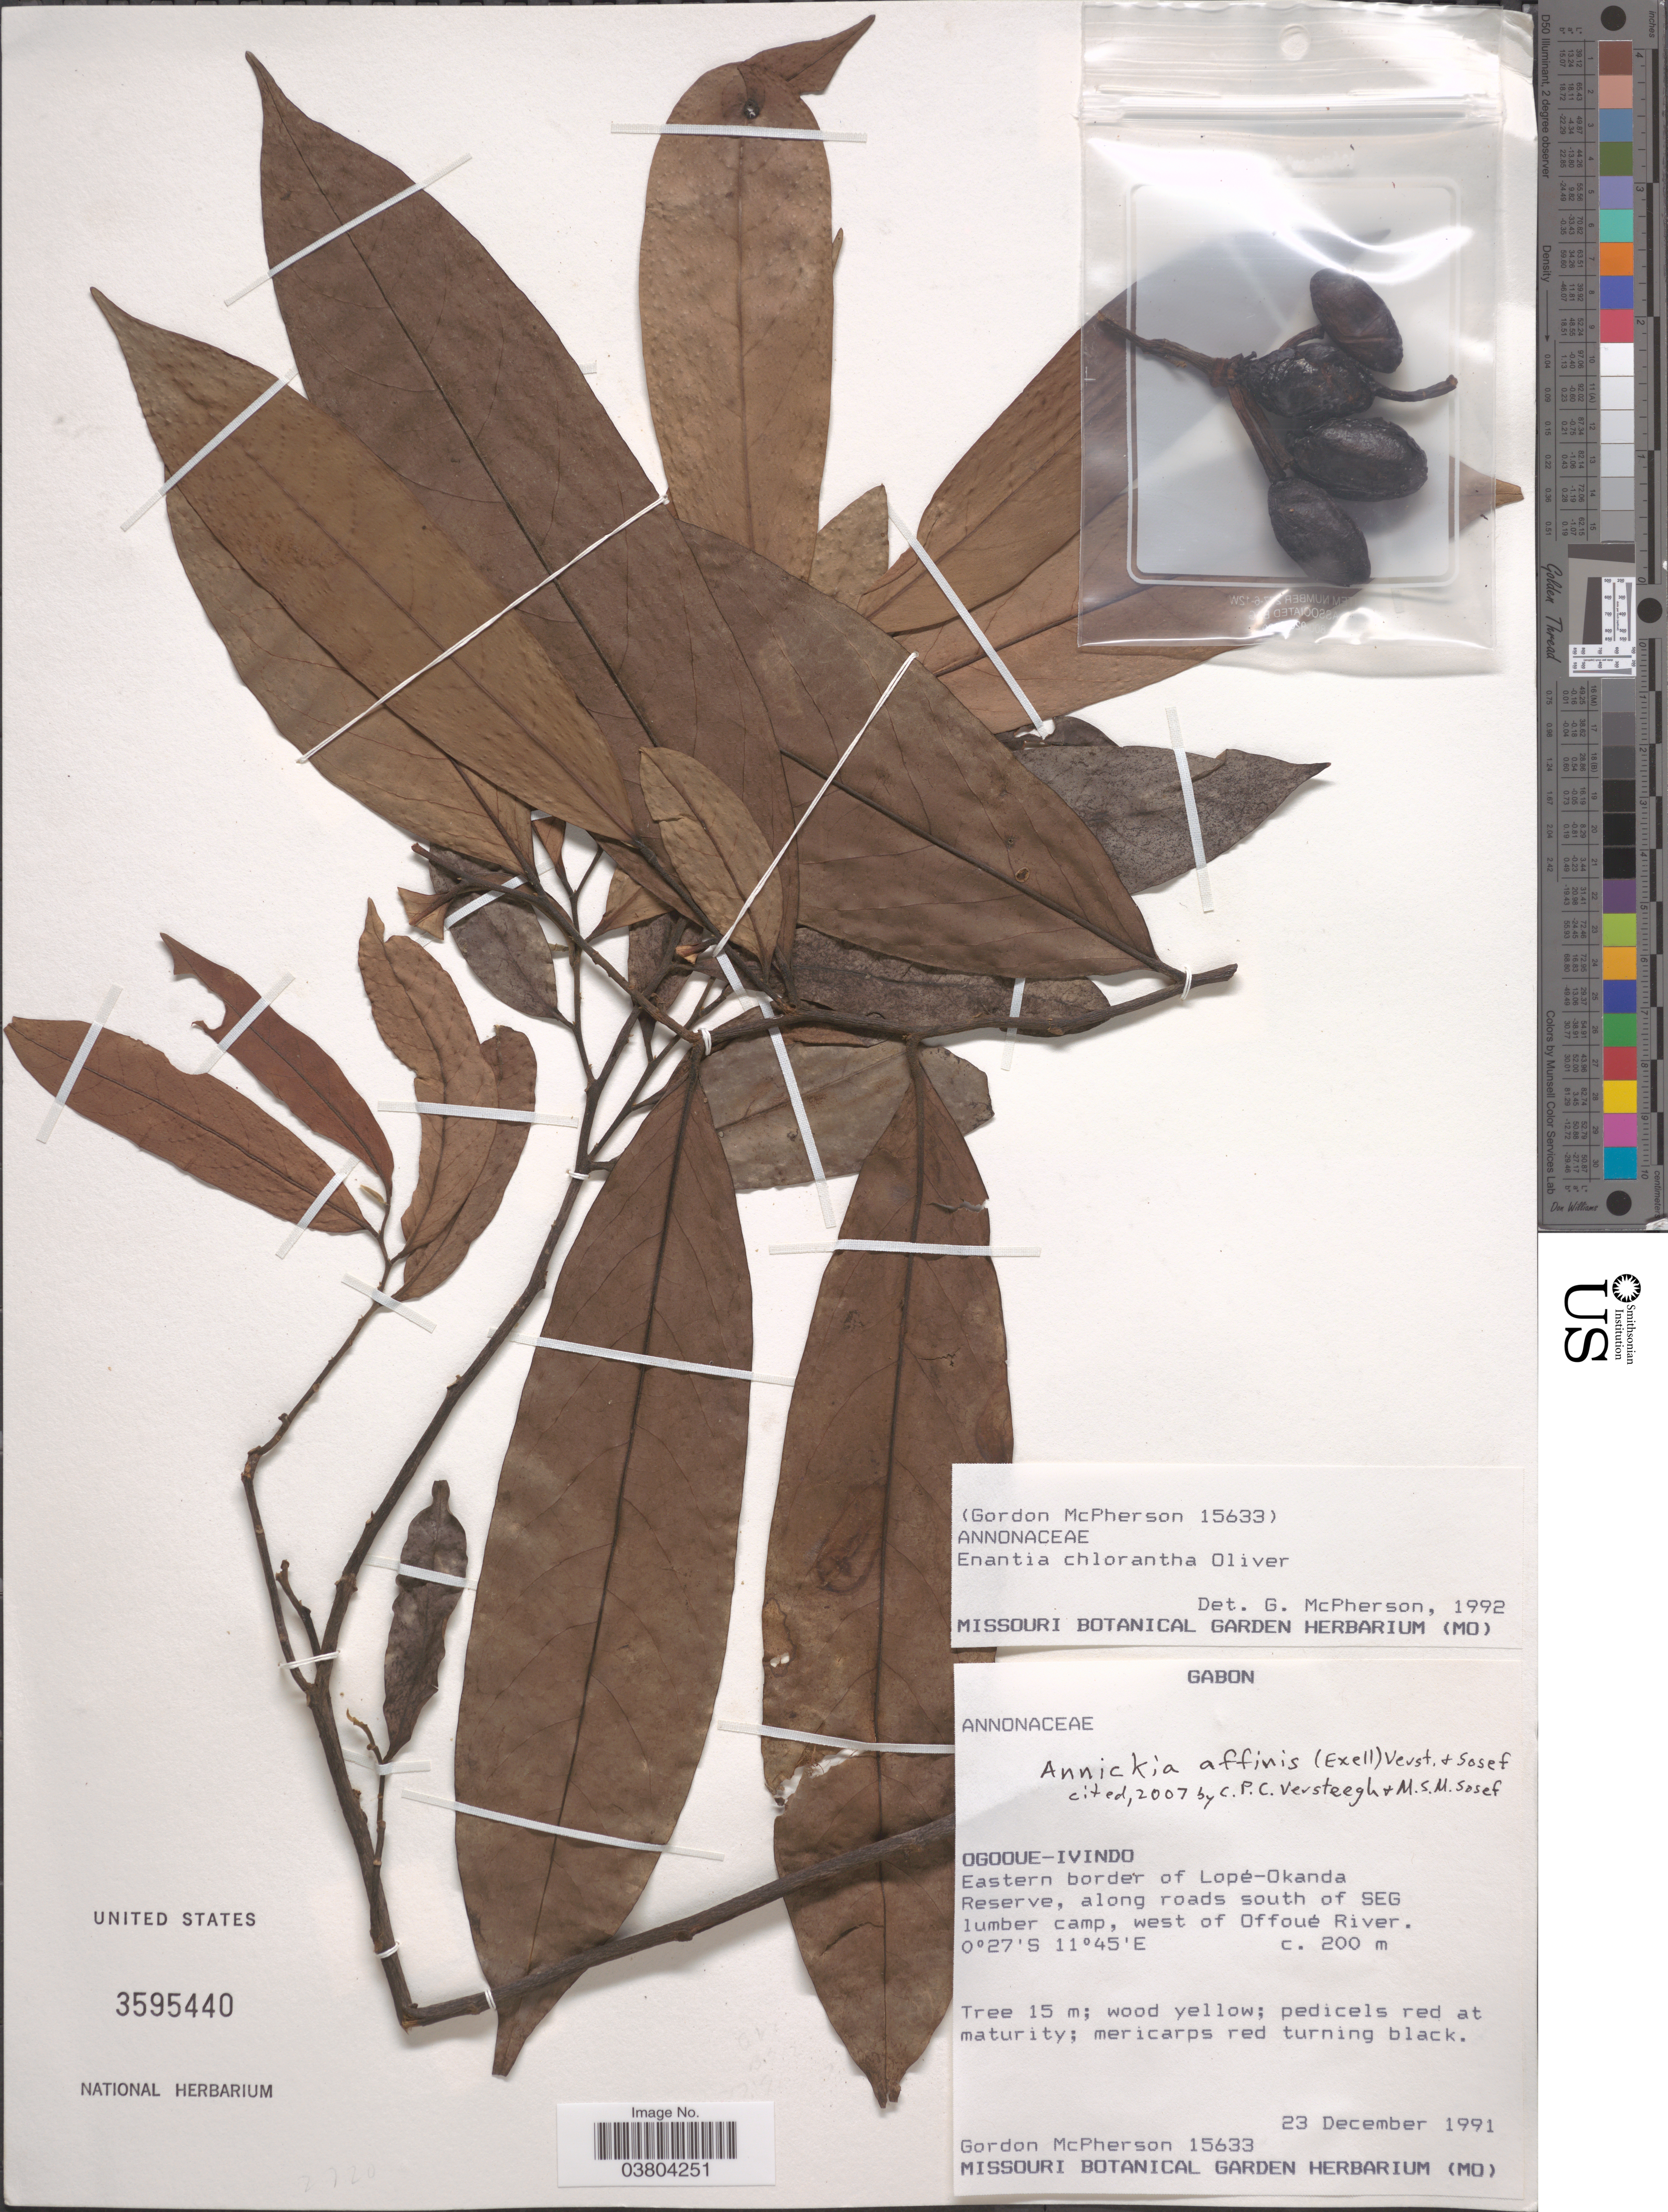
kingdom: Plantae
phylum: Tracheophyta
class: Magnoliopsida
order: Magnoliales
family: Annonaceae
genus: Annickia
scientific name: Annickia affinis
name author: (Exell) Versteegh & Sosef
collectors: G. McPherson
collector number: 15633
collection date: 1991-12-23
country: Gabon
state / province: Ogooue-Ivindo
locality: Eastern border of Lopé-Okanda Reserve, along roads south of SEG lumber camp, west of Offoué River.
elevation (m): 200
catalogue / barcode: US 3595440